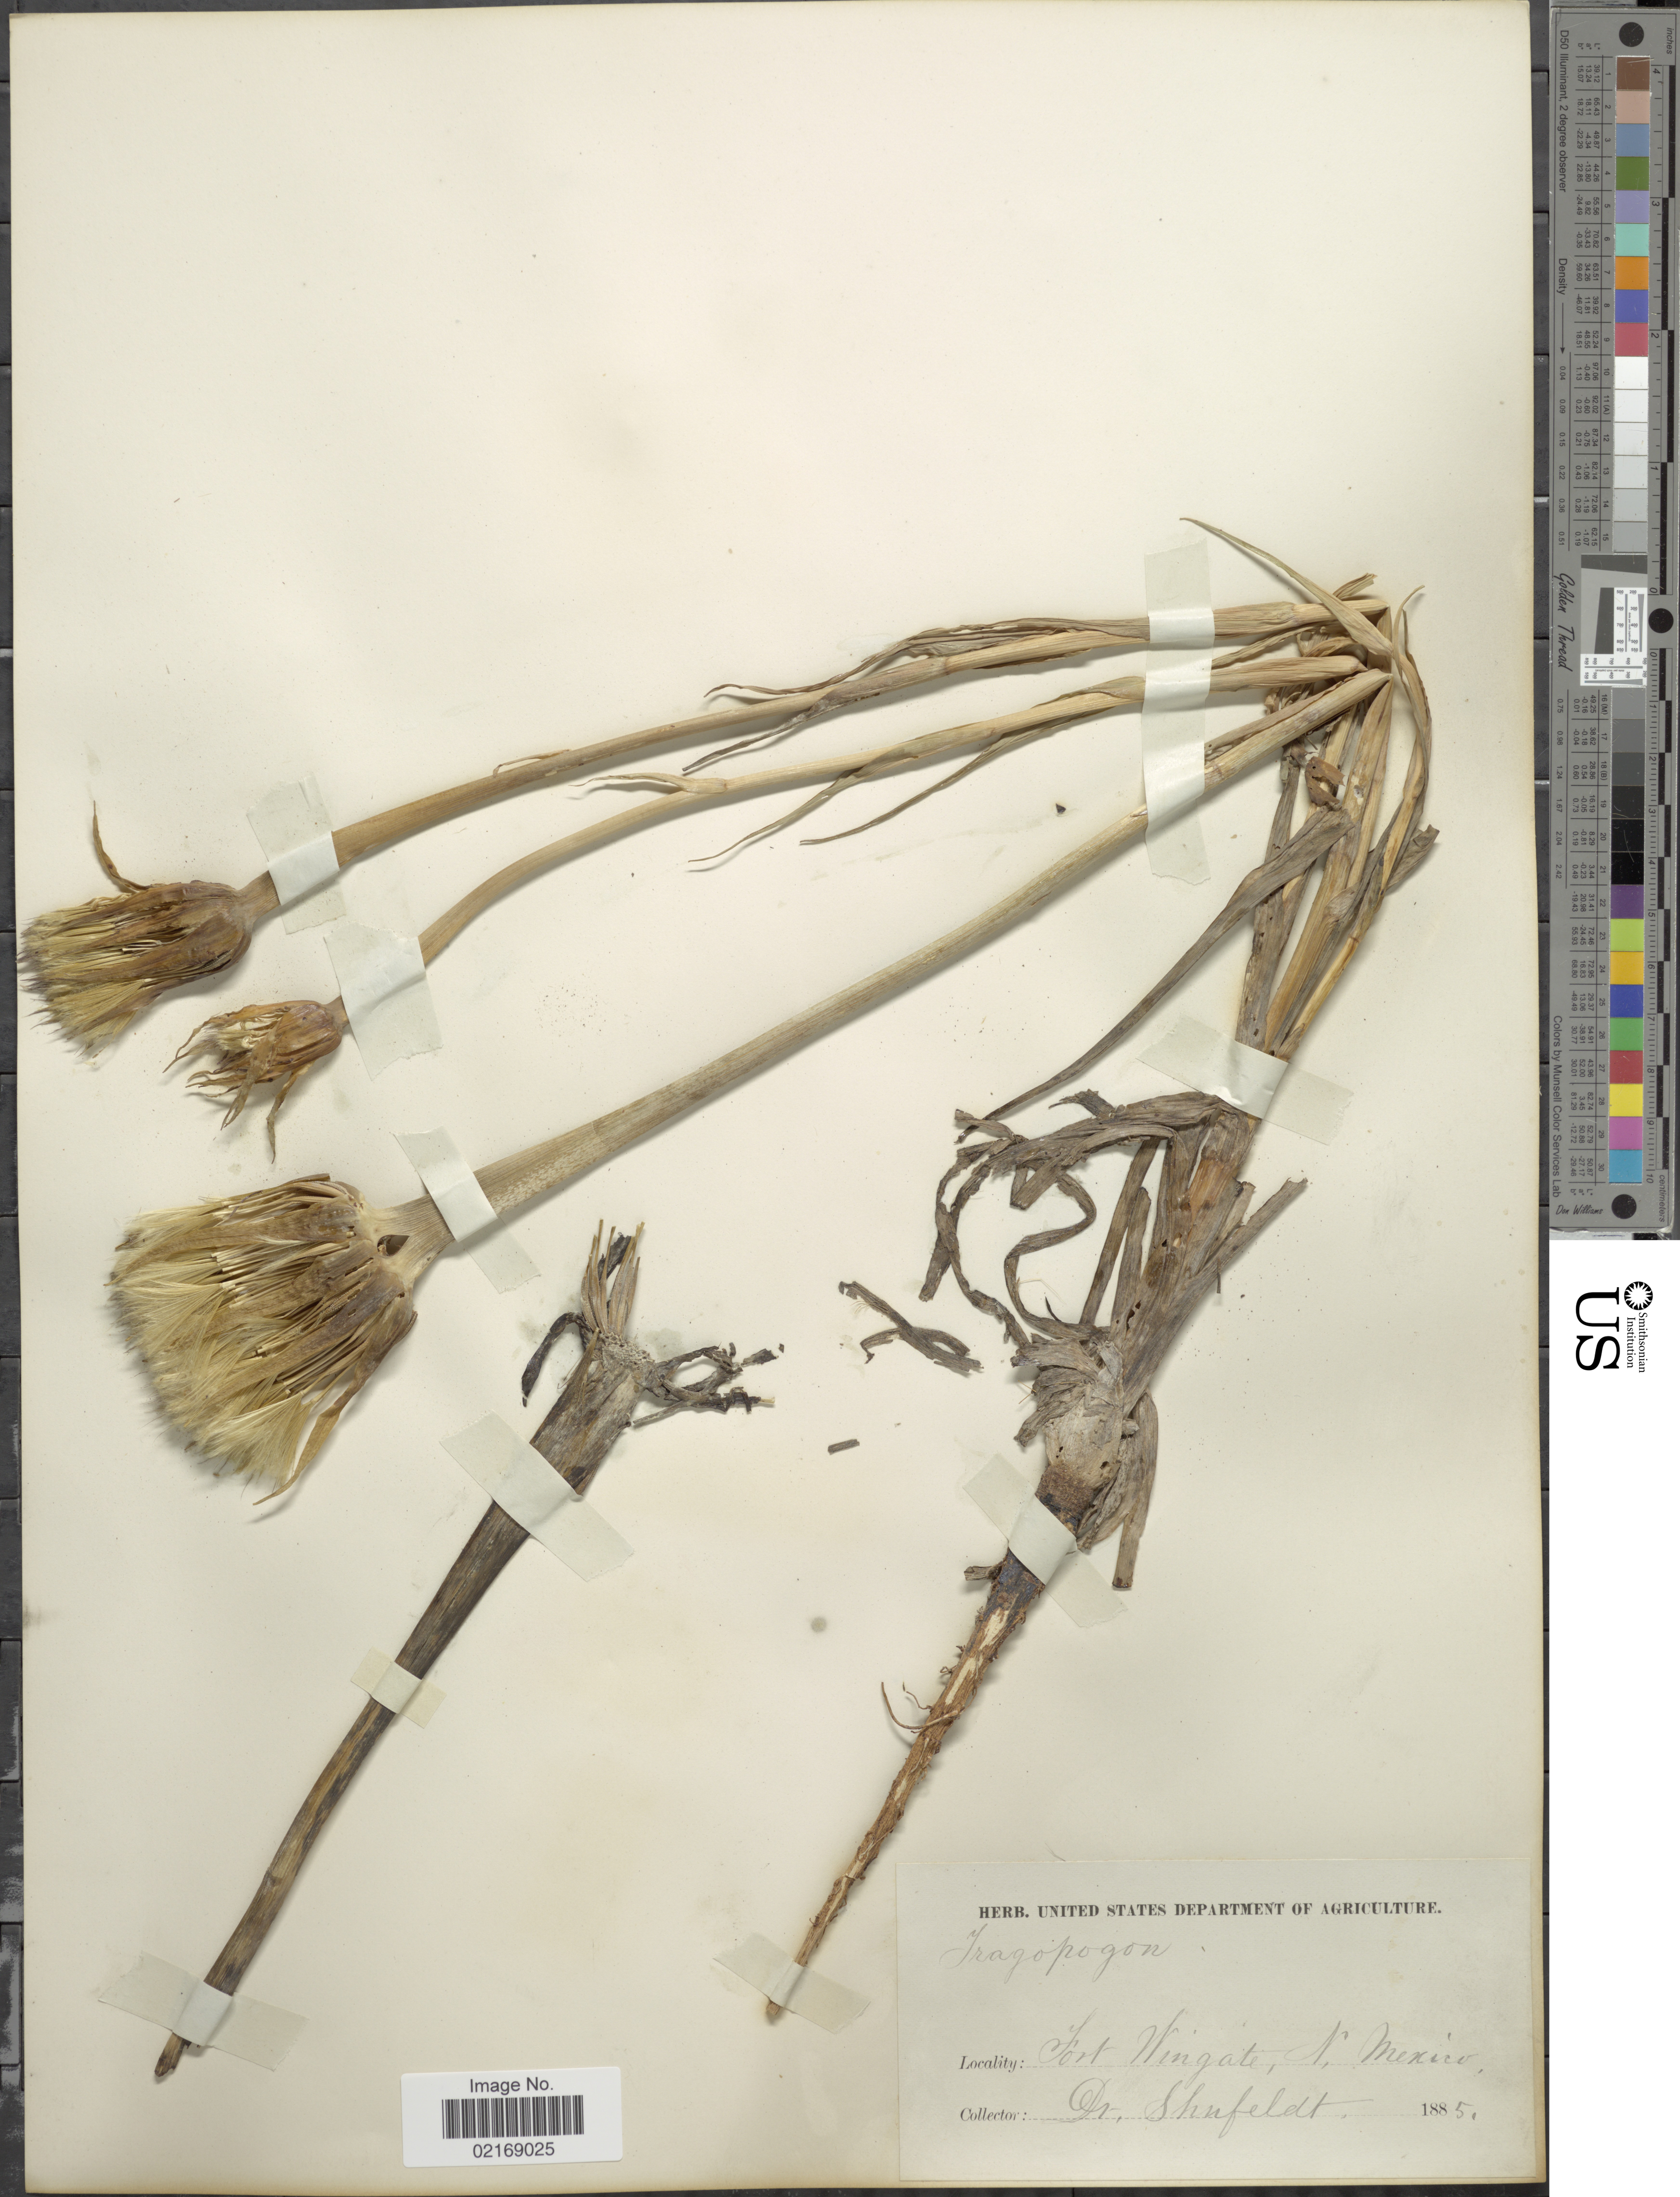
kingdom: Plantae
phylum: Tracheophyta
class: Magnoliopsida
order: Asterales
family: Asteraceae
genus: Tragopogon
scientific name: Tragopogon sp.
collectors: M. Shufeldt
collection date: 1885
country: United States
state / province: New Mexico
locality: Fort Wingate